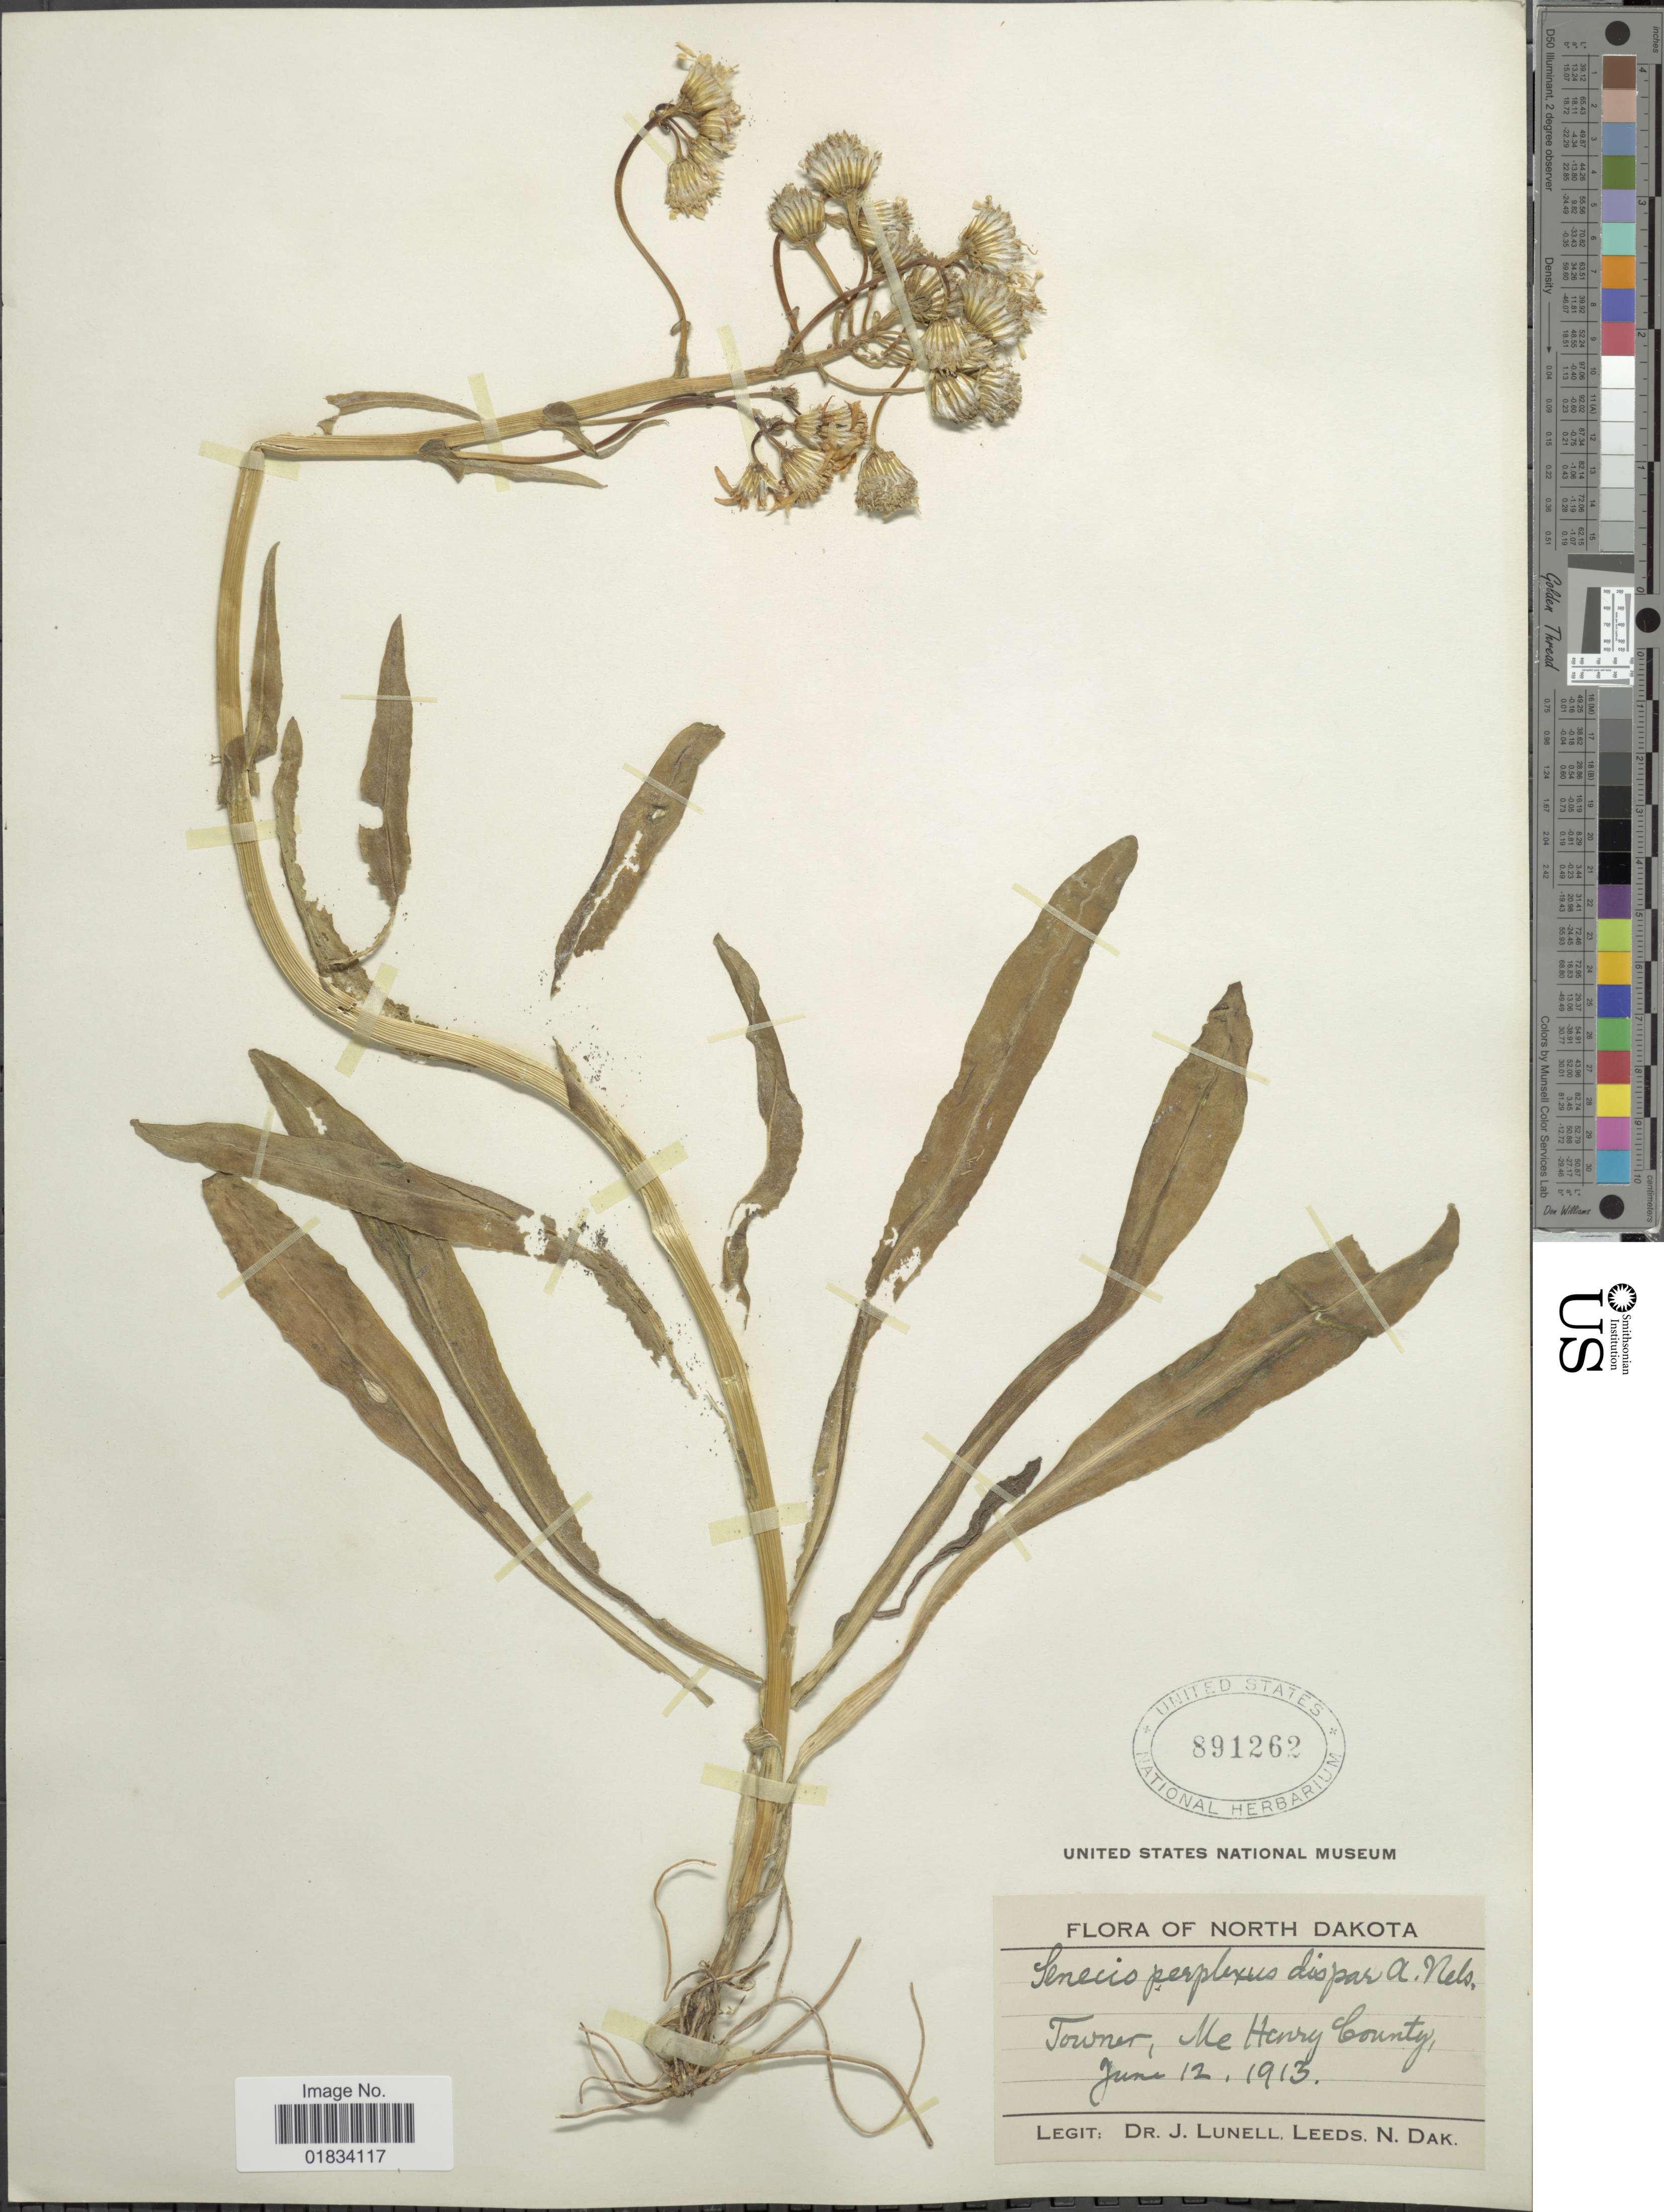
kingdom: Plantae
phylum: Tracheophyta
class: Magnoliopsida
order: Asterales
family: Asteraceae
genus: Senecio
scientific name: Senecio integerrimus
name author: Nutt.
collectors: J. Lunell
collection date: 1913-06-12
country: United States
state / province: North Dakota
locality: Towner, McHenry County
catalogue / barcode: US 891262